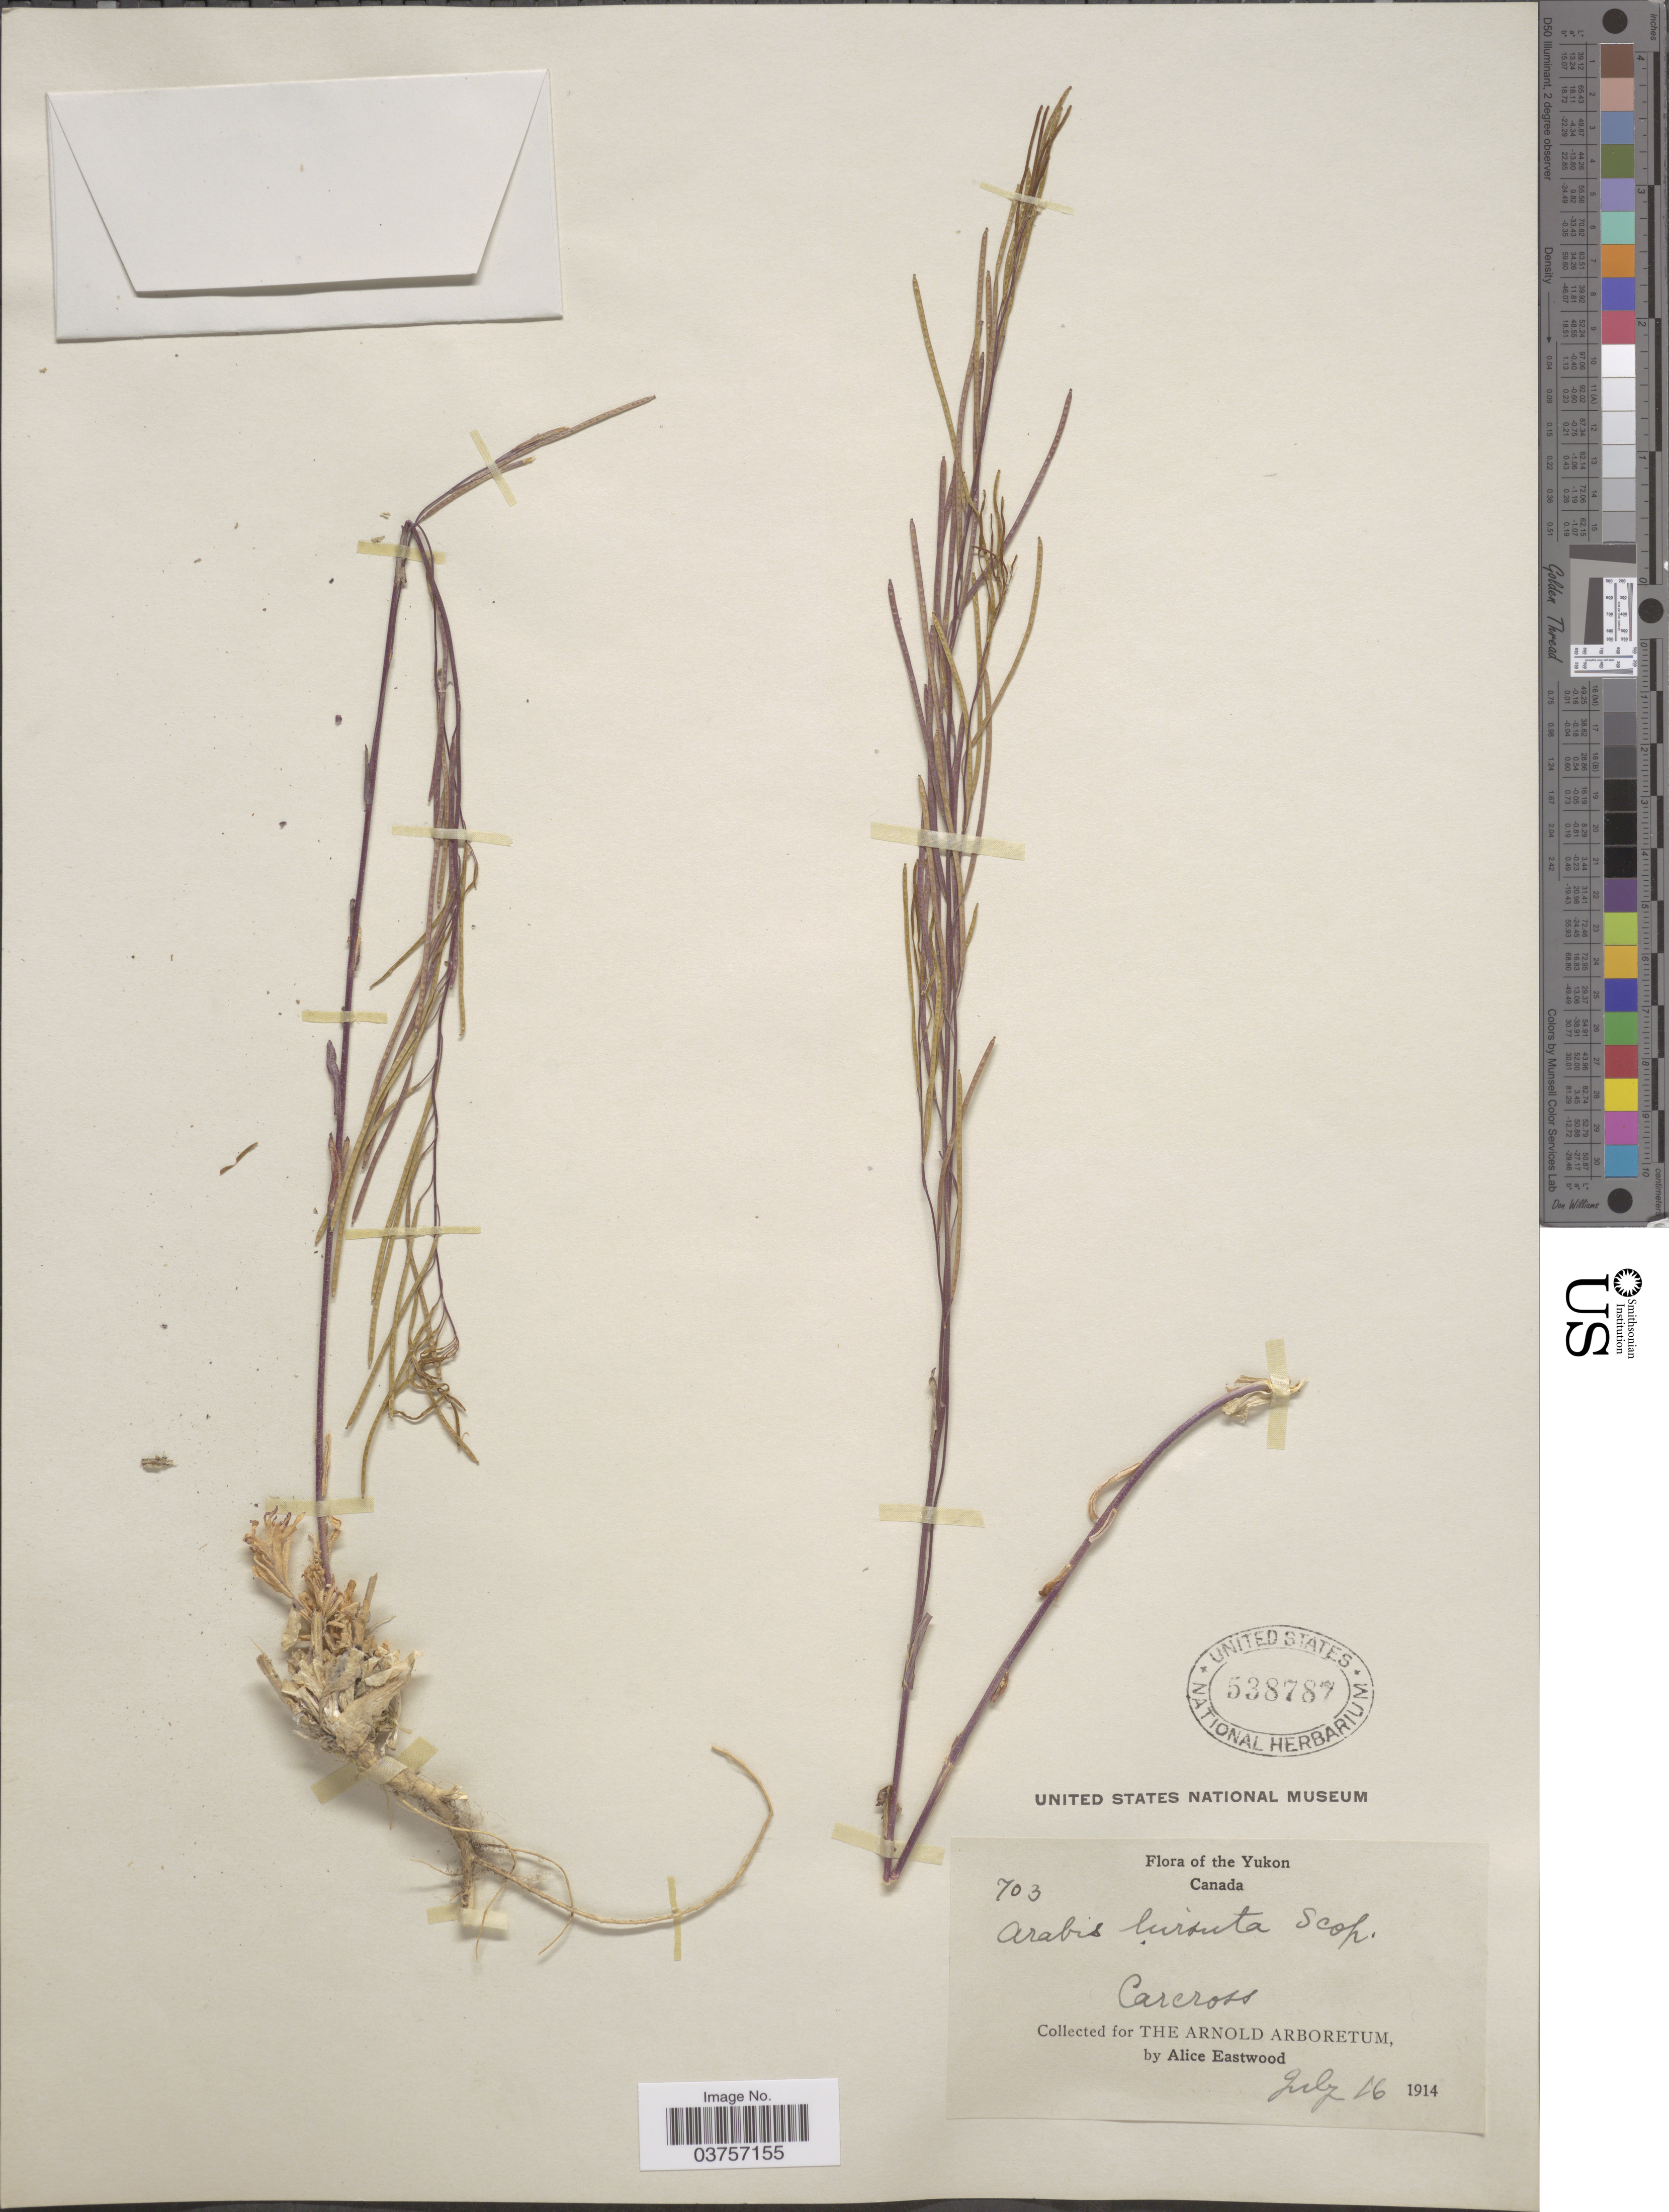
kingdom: Plantae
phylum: Tracheophyta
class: Magnoliopsida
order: Brassicales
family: Brassicaceae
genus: Arabis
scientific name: Arabis hirsuta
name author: (L.) Scop.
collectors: A. Eastwood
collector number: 703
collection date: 1914-07-16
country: Canada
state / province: Yukon Territory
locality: The Yukon. Carcross.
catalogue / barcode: US 538787